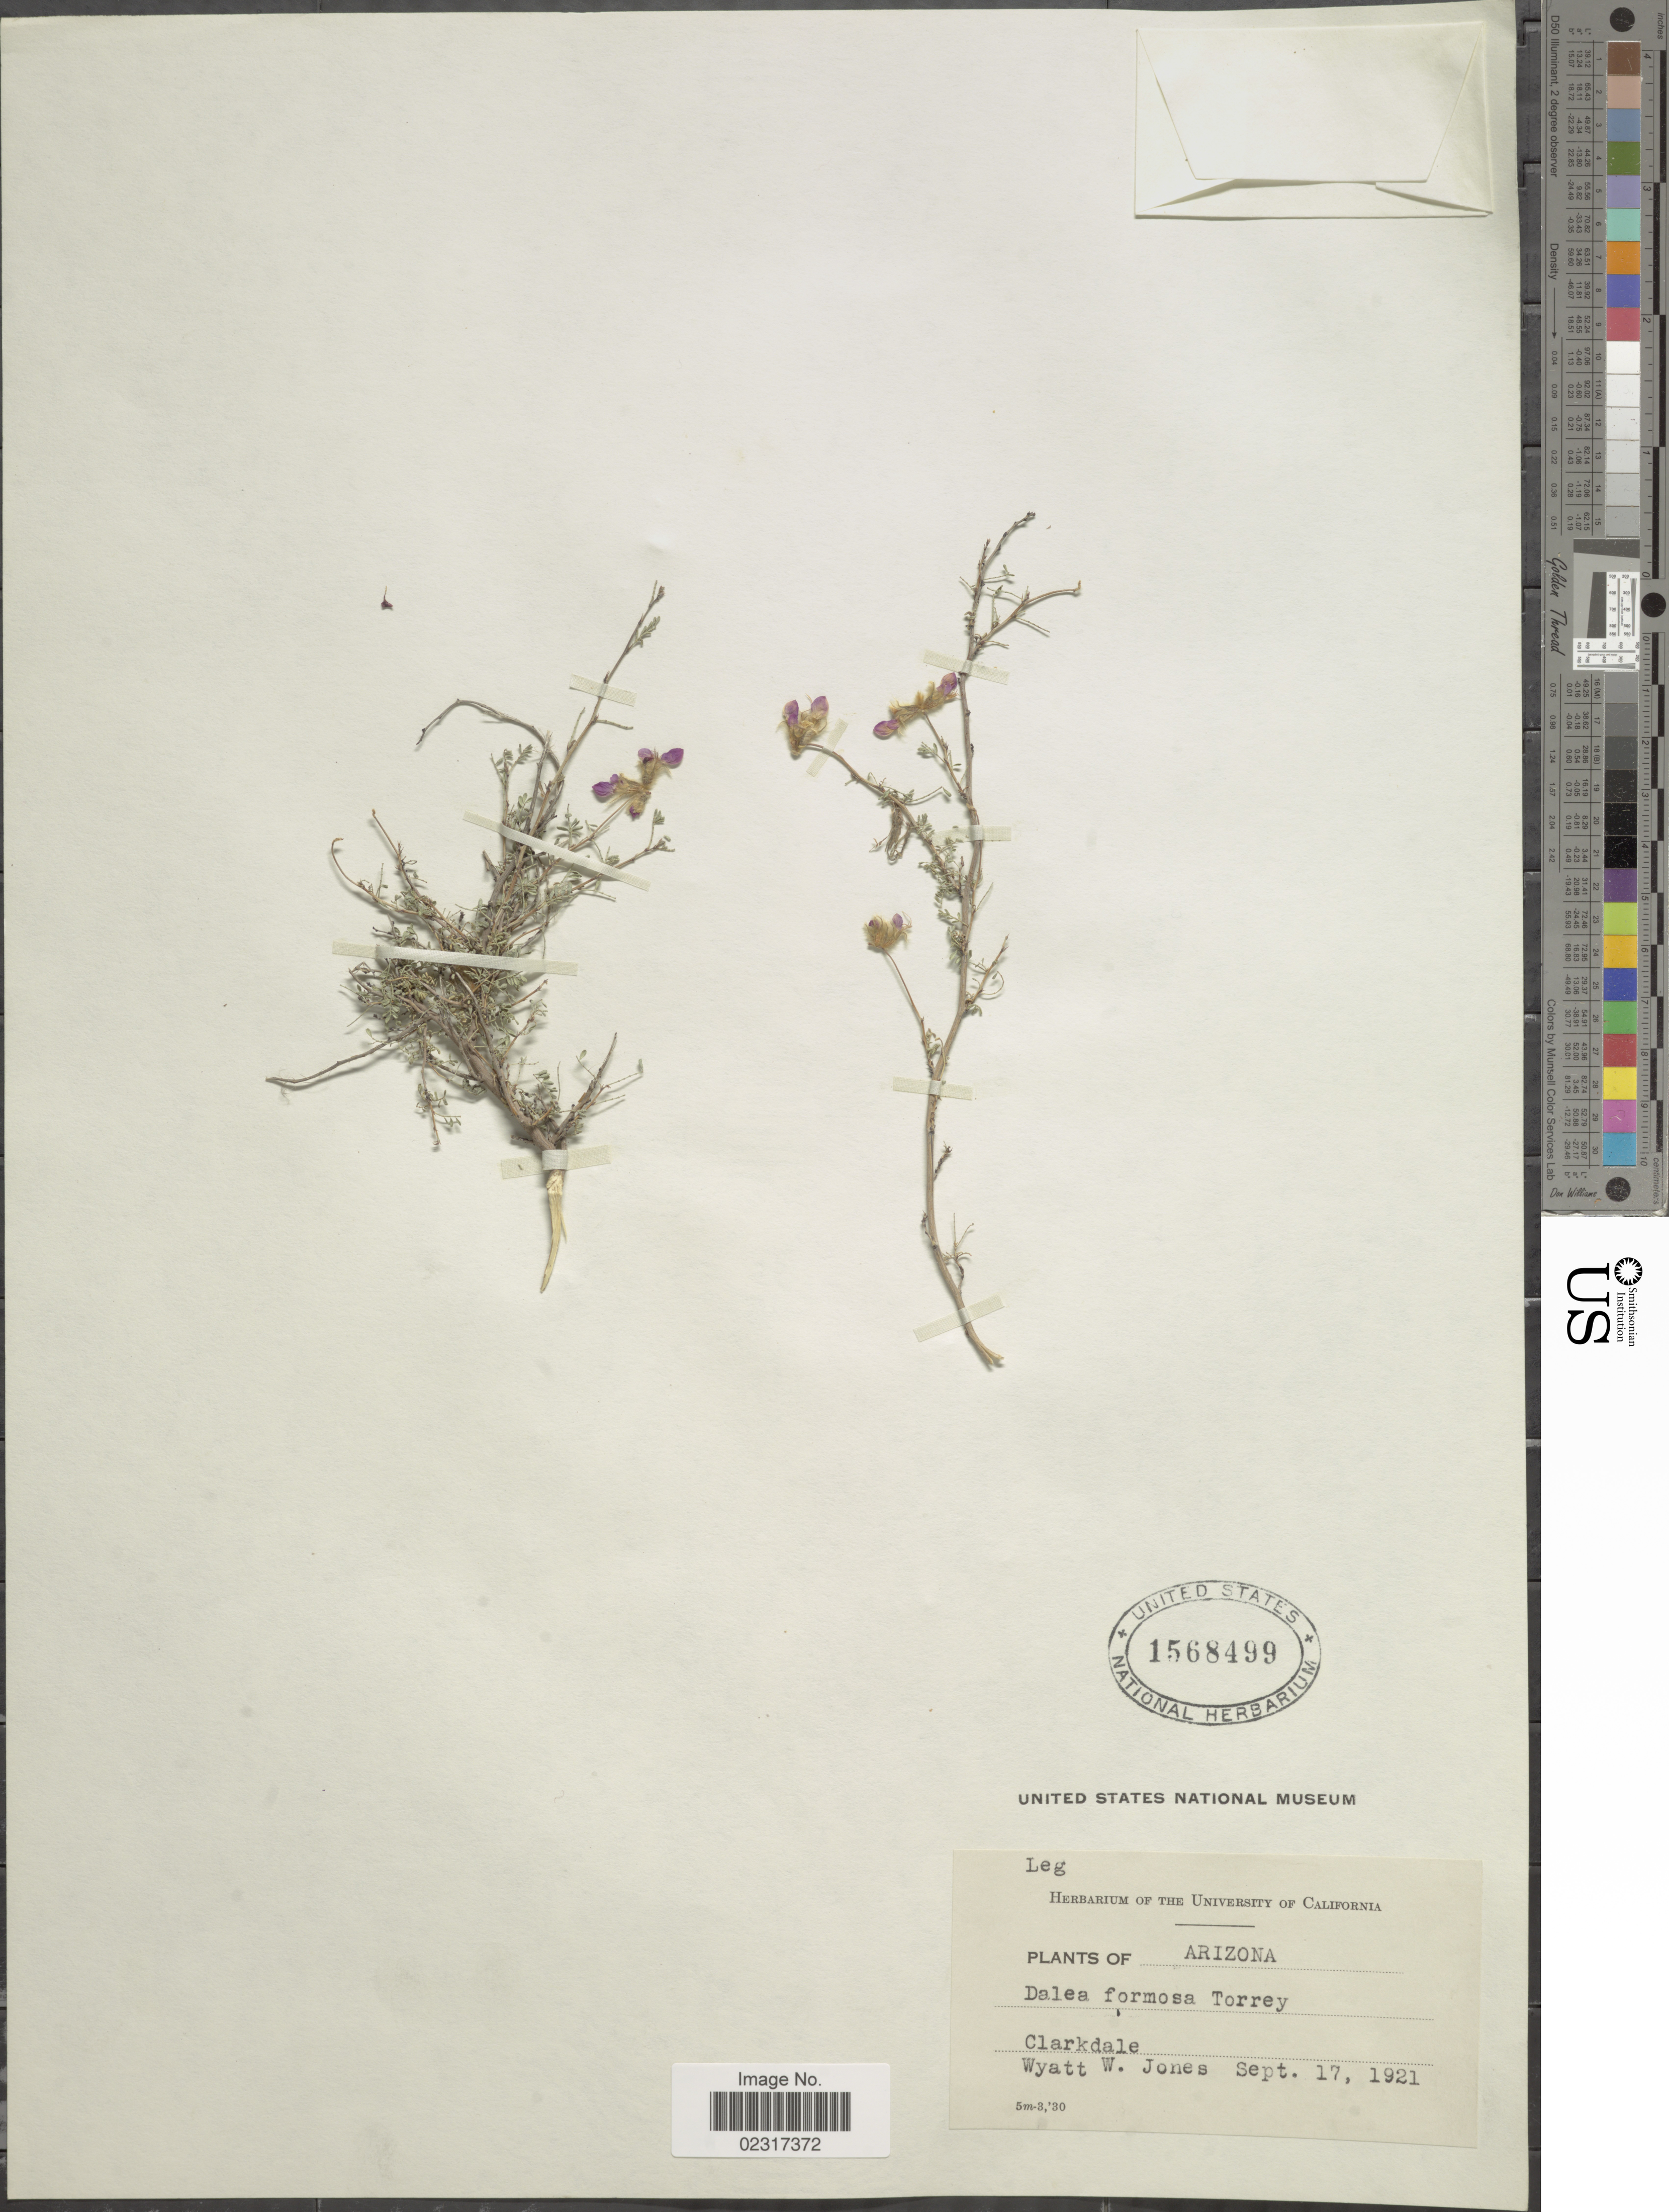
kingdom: Plantae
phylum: Tracheophyta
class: Magnoliopsida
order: Fabales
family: Fabaceae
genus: Dalea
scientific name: Dalea formosa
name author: Torr.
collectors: W. W. Jones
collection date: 1921-09-17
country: United States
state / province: Arizona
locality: Clarkdale.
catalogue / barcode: US 1568499